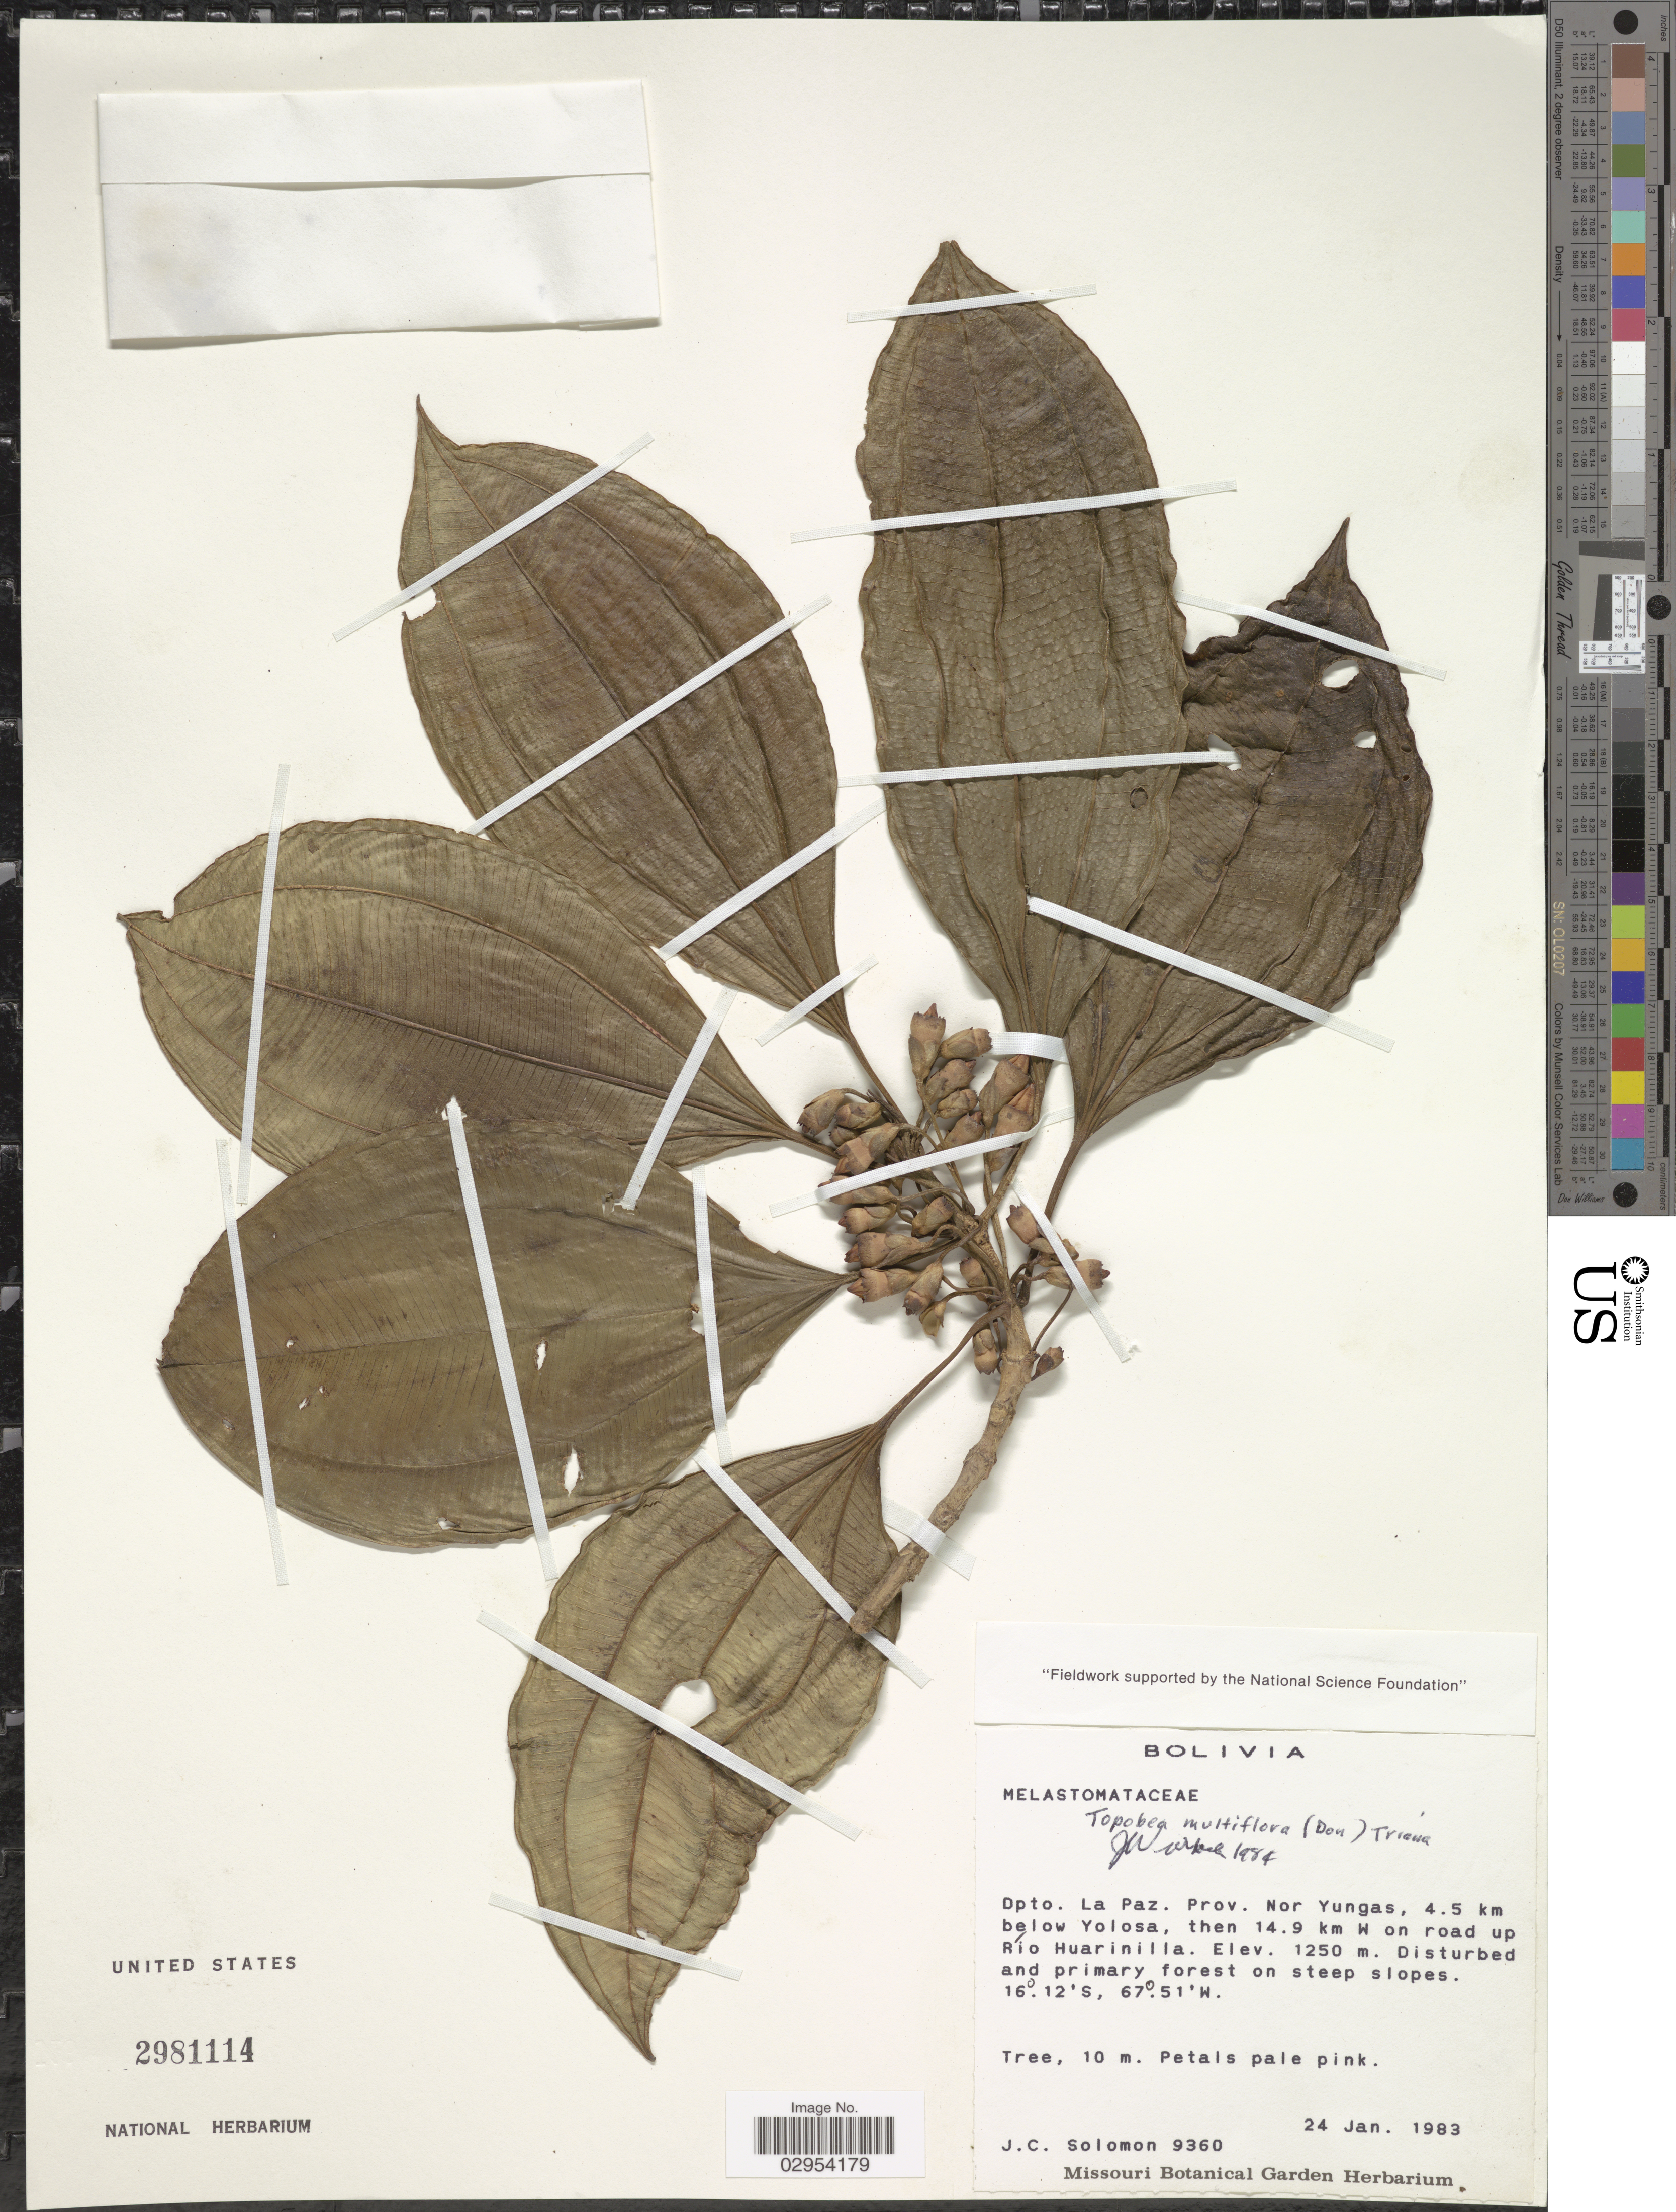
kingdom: Plantae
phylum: Tracheophyta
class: Magnoliopsida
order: Myrtales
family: Melastomataceae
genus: Topobea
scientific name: Topobea multiflora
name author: (D. Don) Triana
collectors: J. C. Solomon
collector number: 9360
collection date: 1983-01-24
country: Bolivia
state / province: La Paz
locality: Dpto. La Paz. Prov. Nor Yungas, 4.5 km below Yolosa, then 14.9 km W on road up Río Huarinilla.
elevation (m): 1250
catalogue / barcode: US 2981114